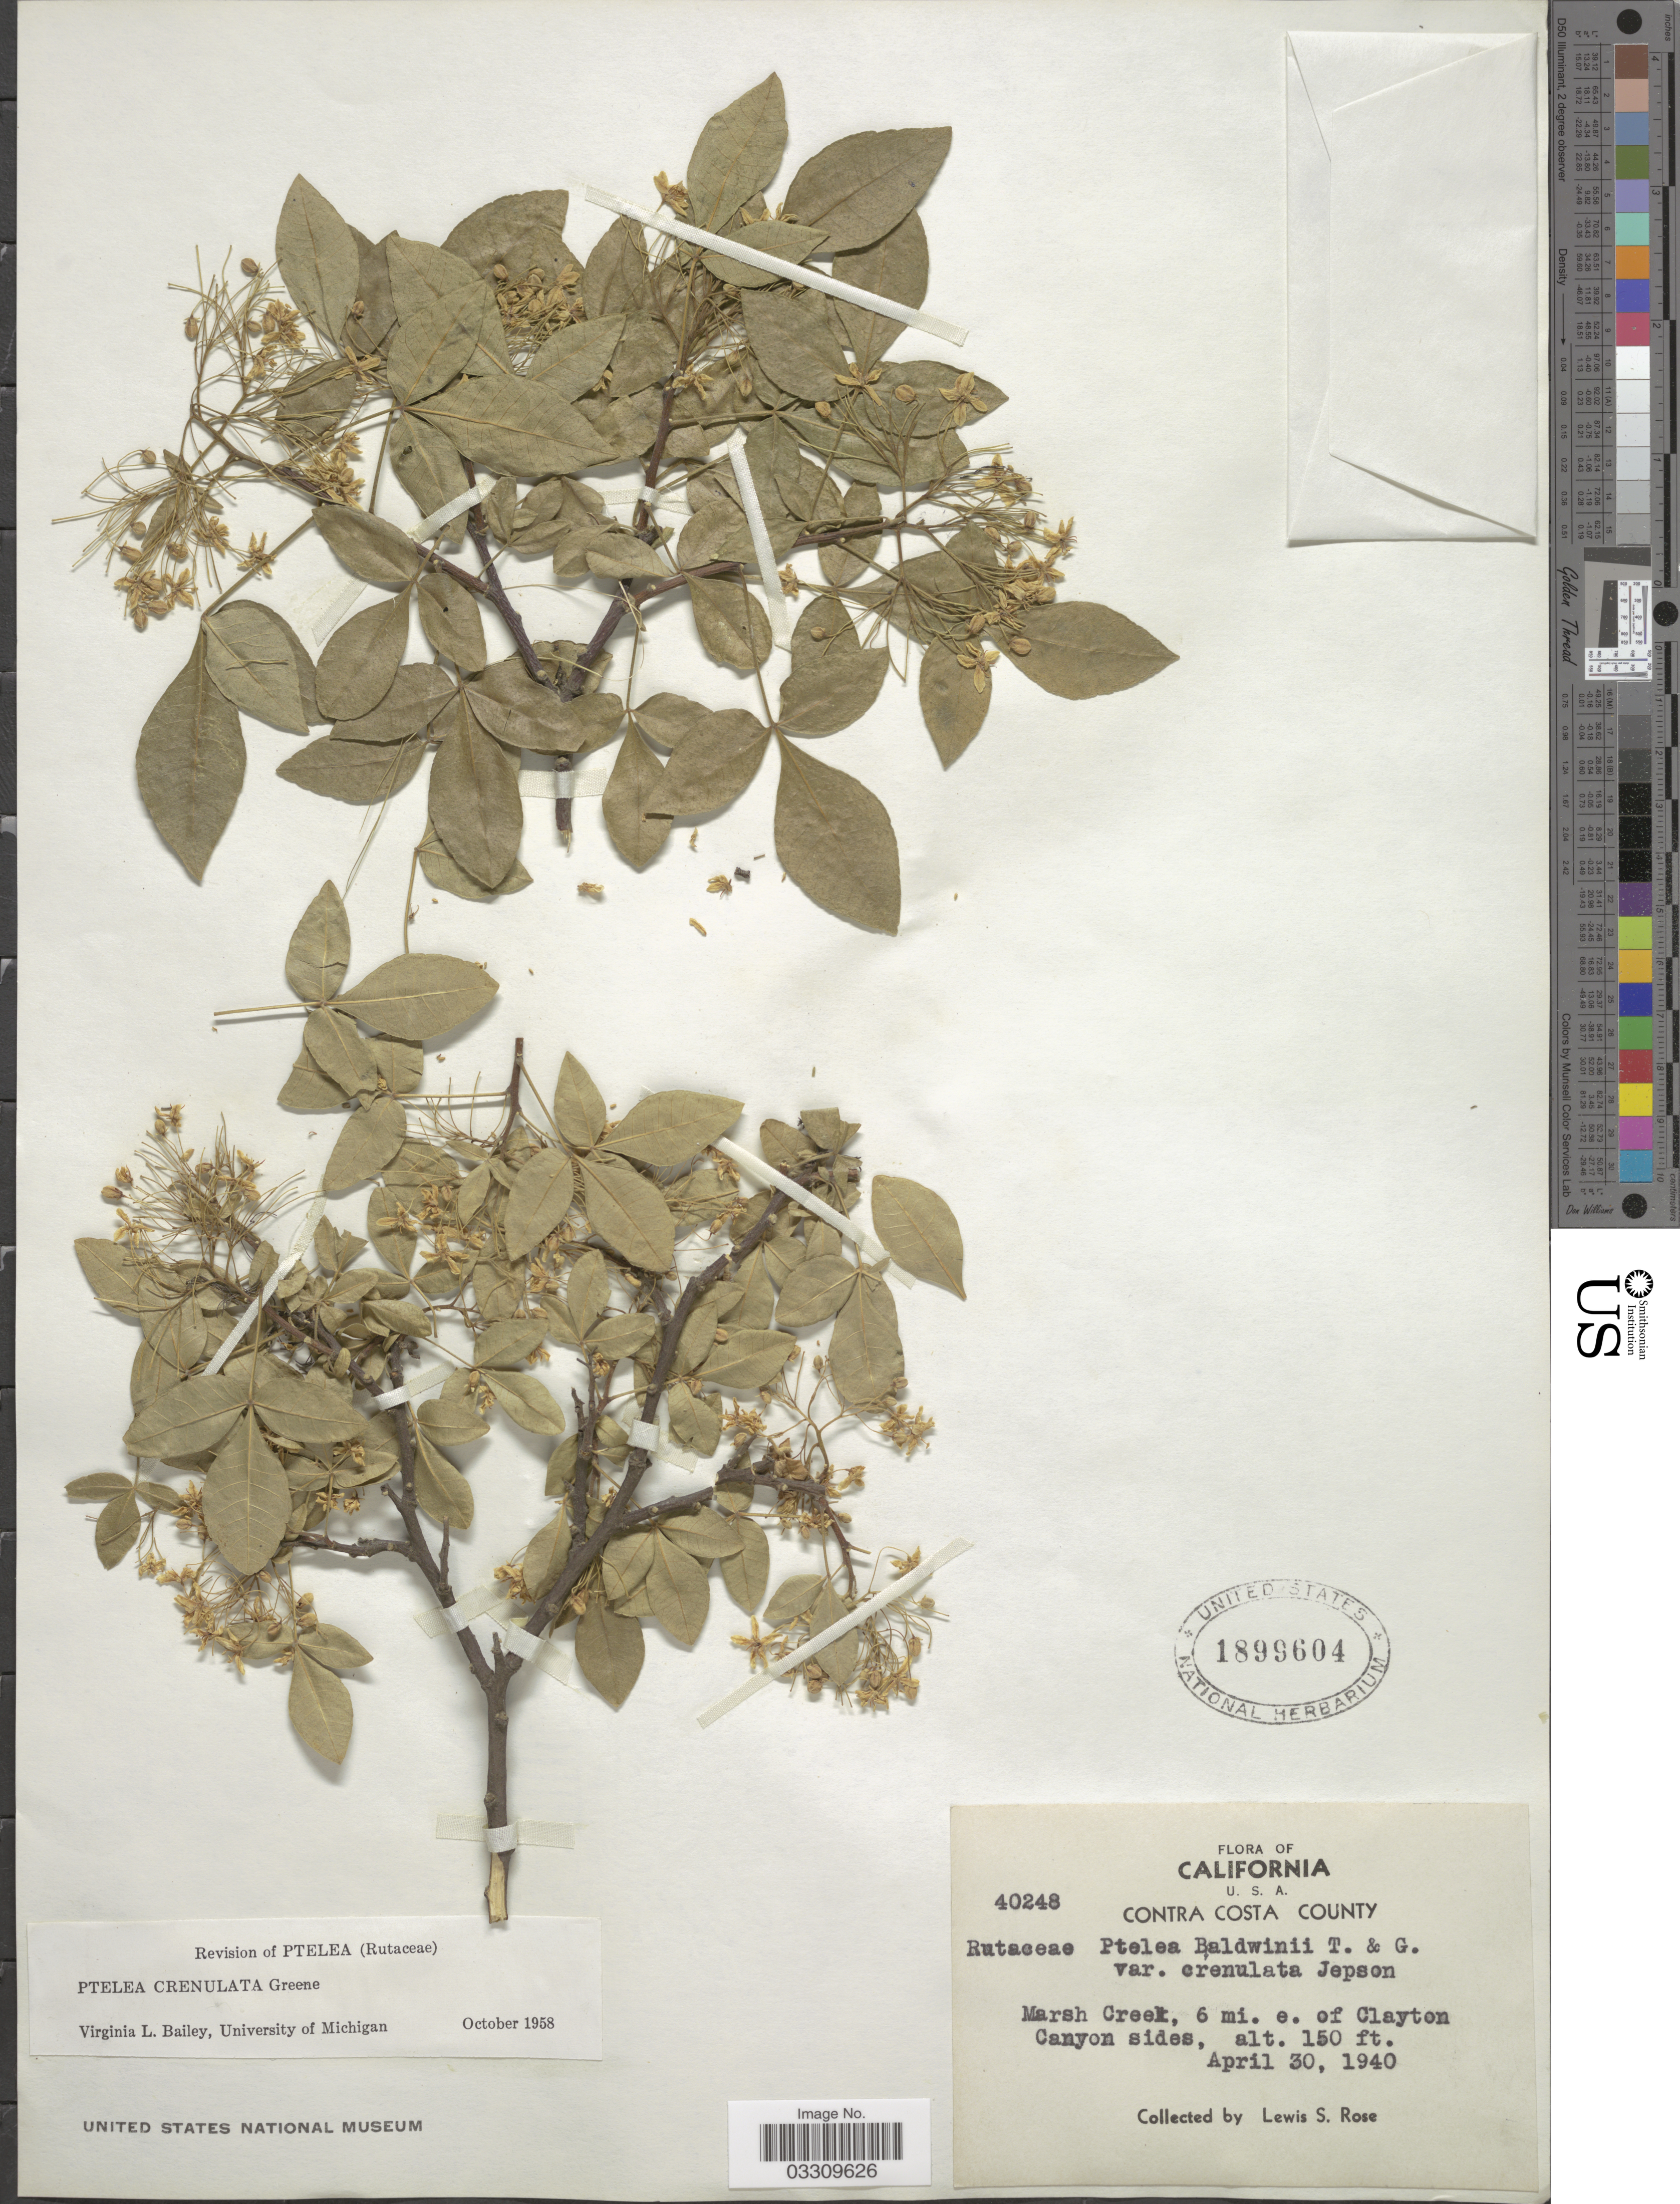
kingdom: Plantae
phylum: Tracheophyta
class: Magnoliopsida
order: Sapindales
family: Rutaceae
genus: Ptelea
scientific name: Ptelea crenulata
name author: Greene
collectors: L. S. Rose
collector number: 40248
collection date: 1940-04-30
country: United States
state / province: California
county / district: Contra Costa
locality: Contra Costa County, Marsh Creek, 6 mi. e. of Clayton Canyon sides.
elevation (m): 46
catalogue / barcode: US 1899604